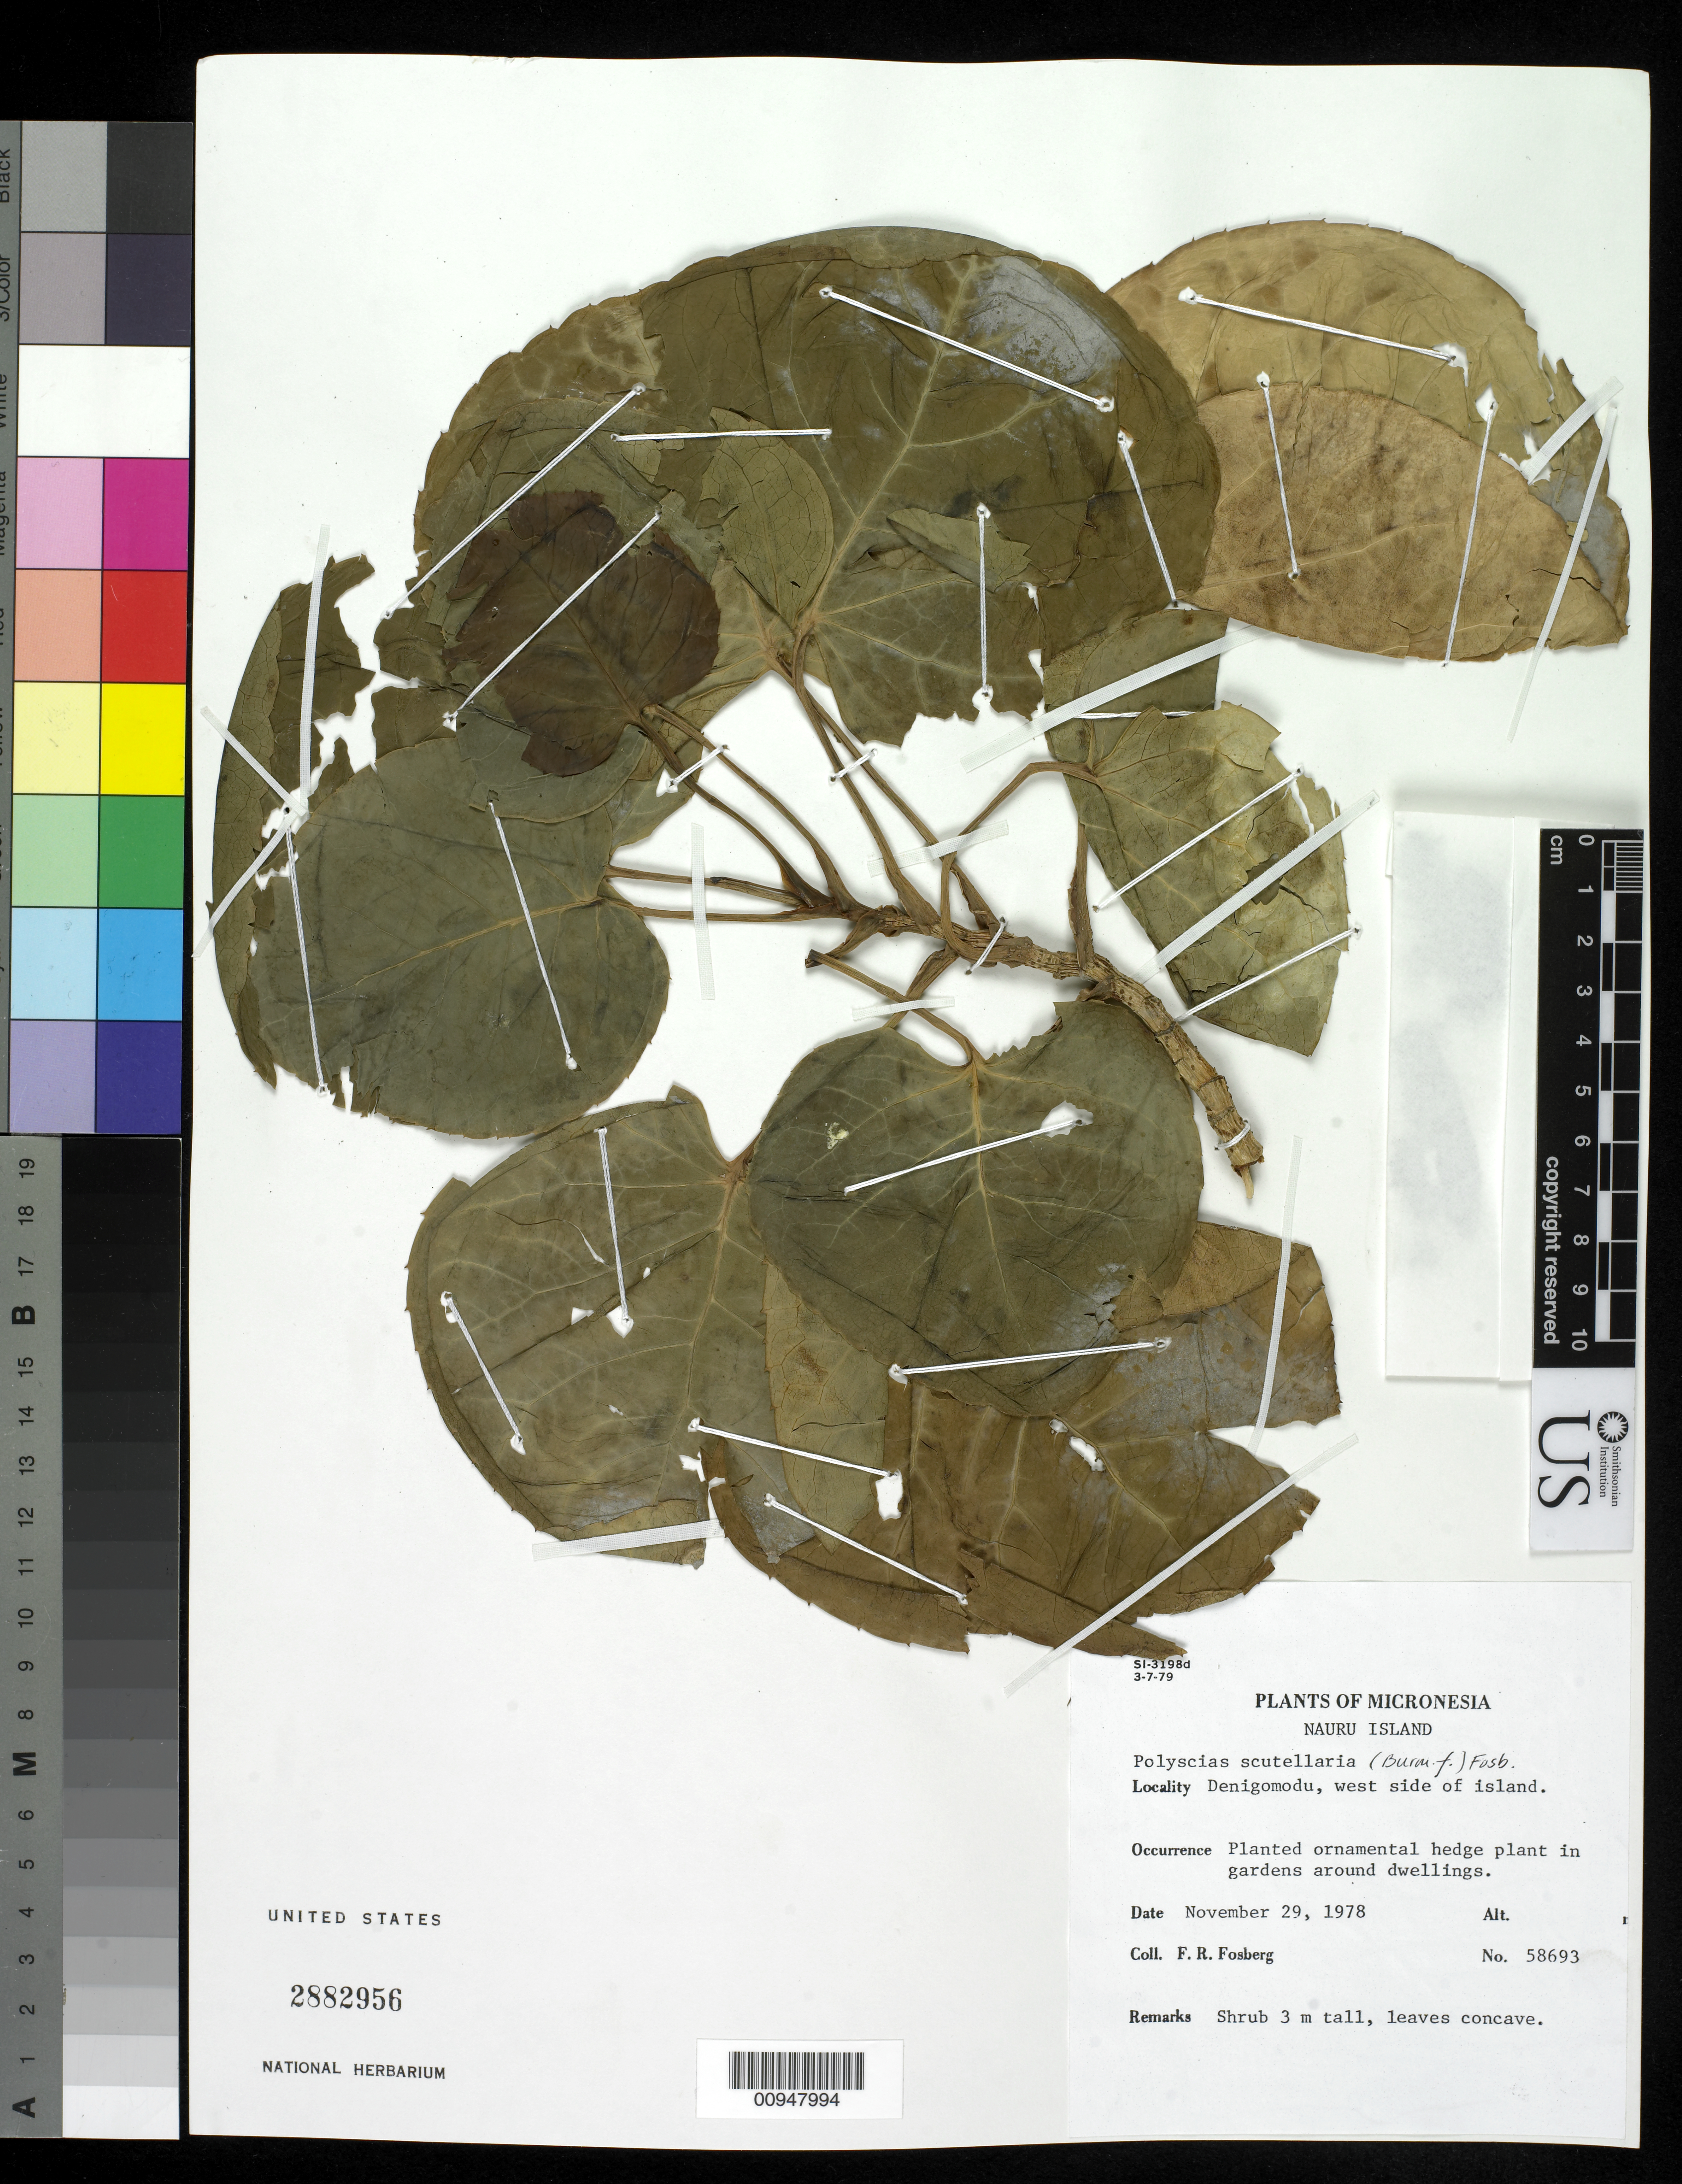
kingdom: Plantae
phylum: Tracheophyta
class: Magnoliopsida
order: Apiales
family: Araliaceae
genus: Polyscias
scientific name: Polyscias scutellaria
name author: (Burm. f.) Fosberg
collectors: F. R. Fosberg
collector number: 58693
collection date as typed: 29 Nov 1978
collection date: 1978-11-29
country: Nauru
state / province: Denigomodu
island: Nauru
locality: Denigomodu, W side of island.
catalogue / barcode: US 2882956